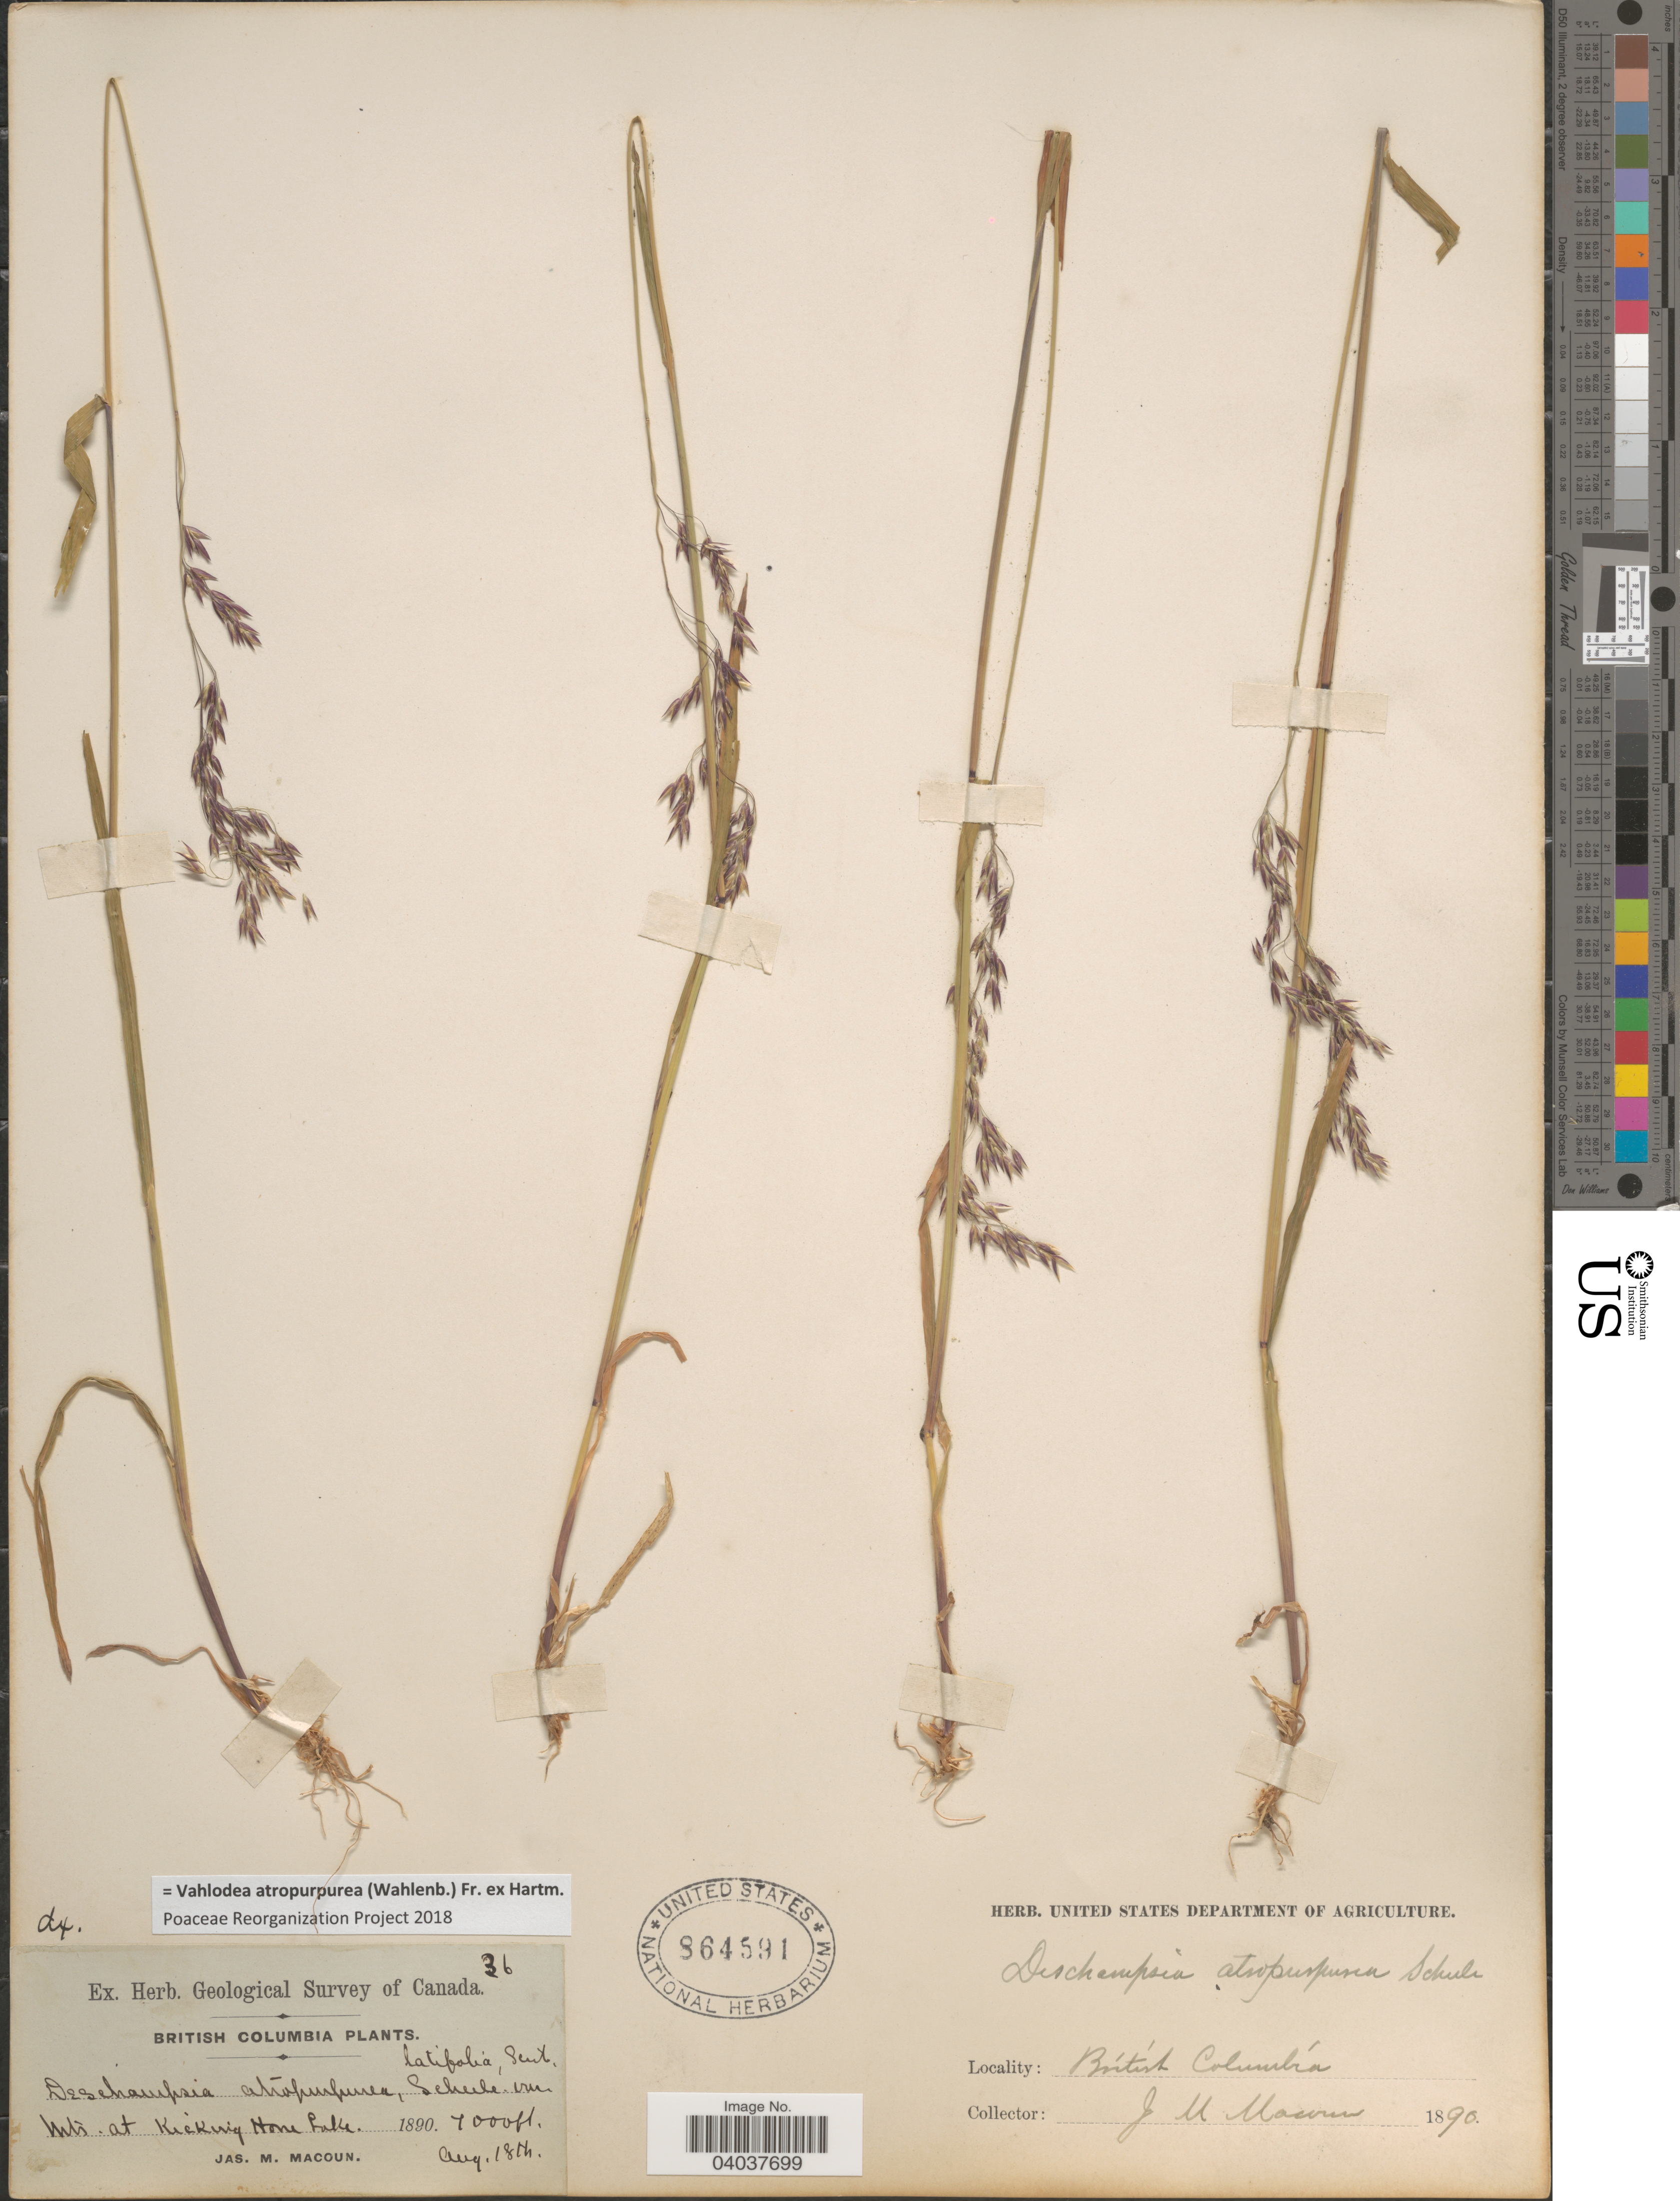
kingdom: Plantae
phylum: Tracheophyta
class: Liliopsida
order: Poales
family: Poaceae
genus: Vahlodea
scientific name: Vahlodea atropurpurea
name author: (Wahlenb.) Fr. ex Hartm.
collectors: J. M. Macoun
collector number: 36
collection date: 1890-08-18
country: Canada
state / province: British Columbia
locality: Mts. at Kicking Horse Lake.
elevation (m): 2134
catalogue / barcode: US 864591